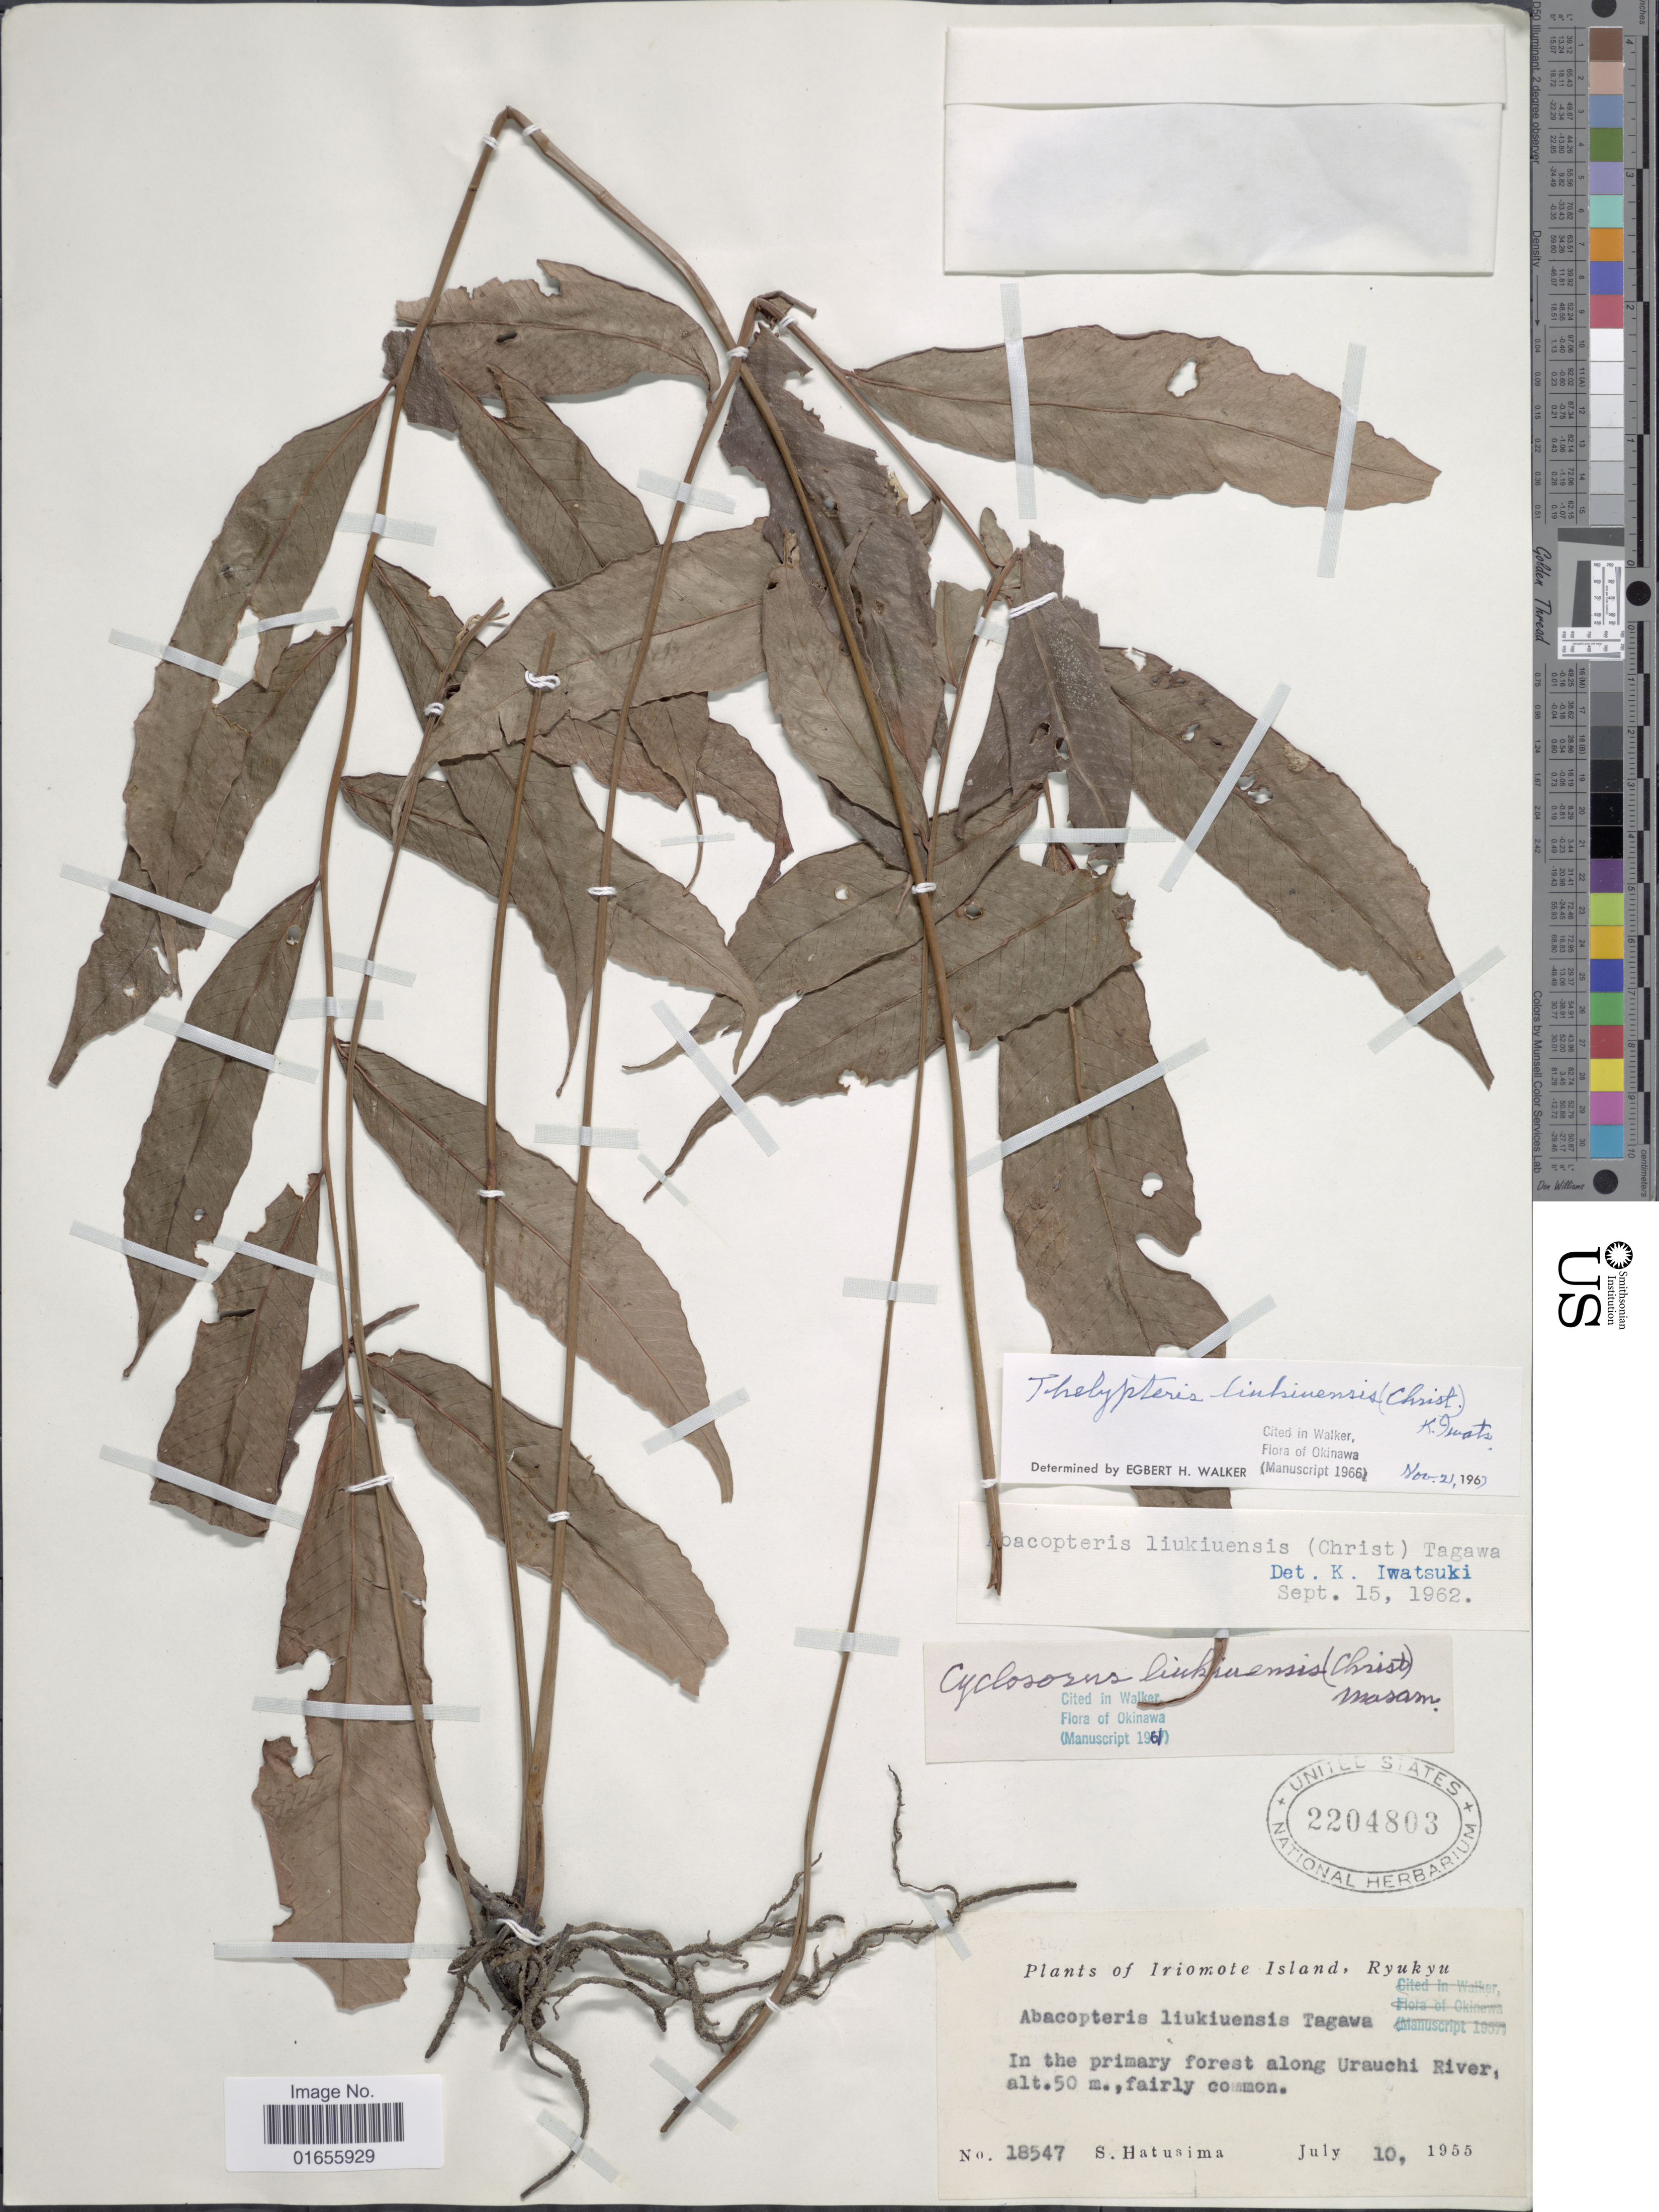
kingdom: Plantae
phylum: Tracheophyta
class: Polypodiopsida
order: Polypodiales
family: Thelypteridaceae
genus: Pronephrium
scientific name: Pronephrium liukiuense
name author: (C. Chr.) K. Iwats.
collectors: S. Hatusima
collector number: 18547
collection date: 1955-07-10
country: Japan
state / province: Okinawa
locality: Iriomote Island, Ryukyu, In the primary forest along Urachi River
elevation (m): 50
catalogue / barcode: US 2204803